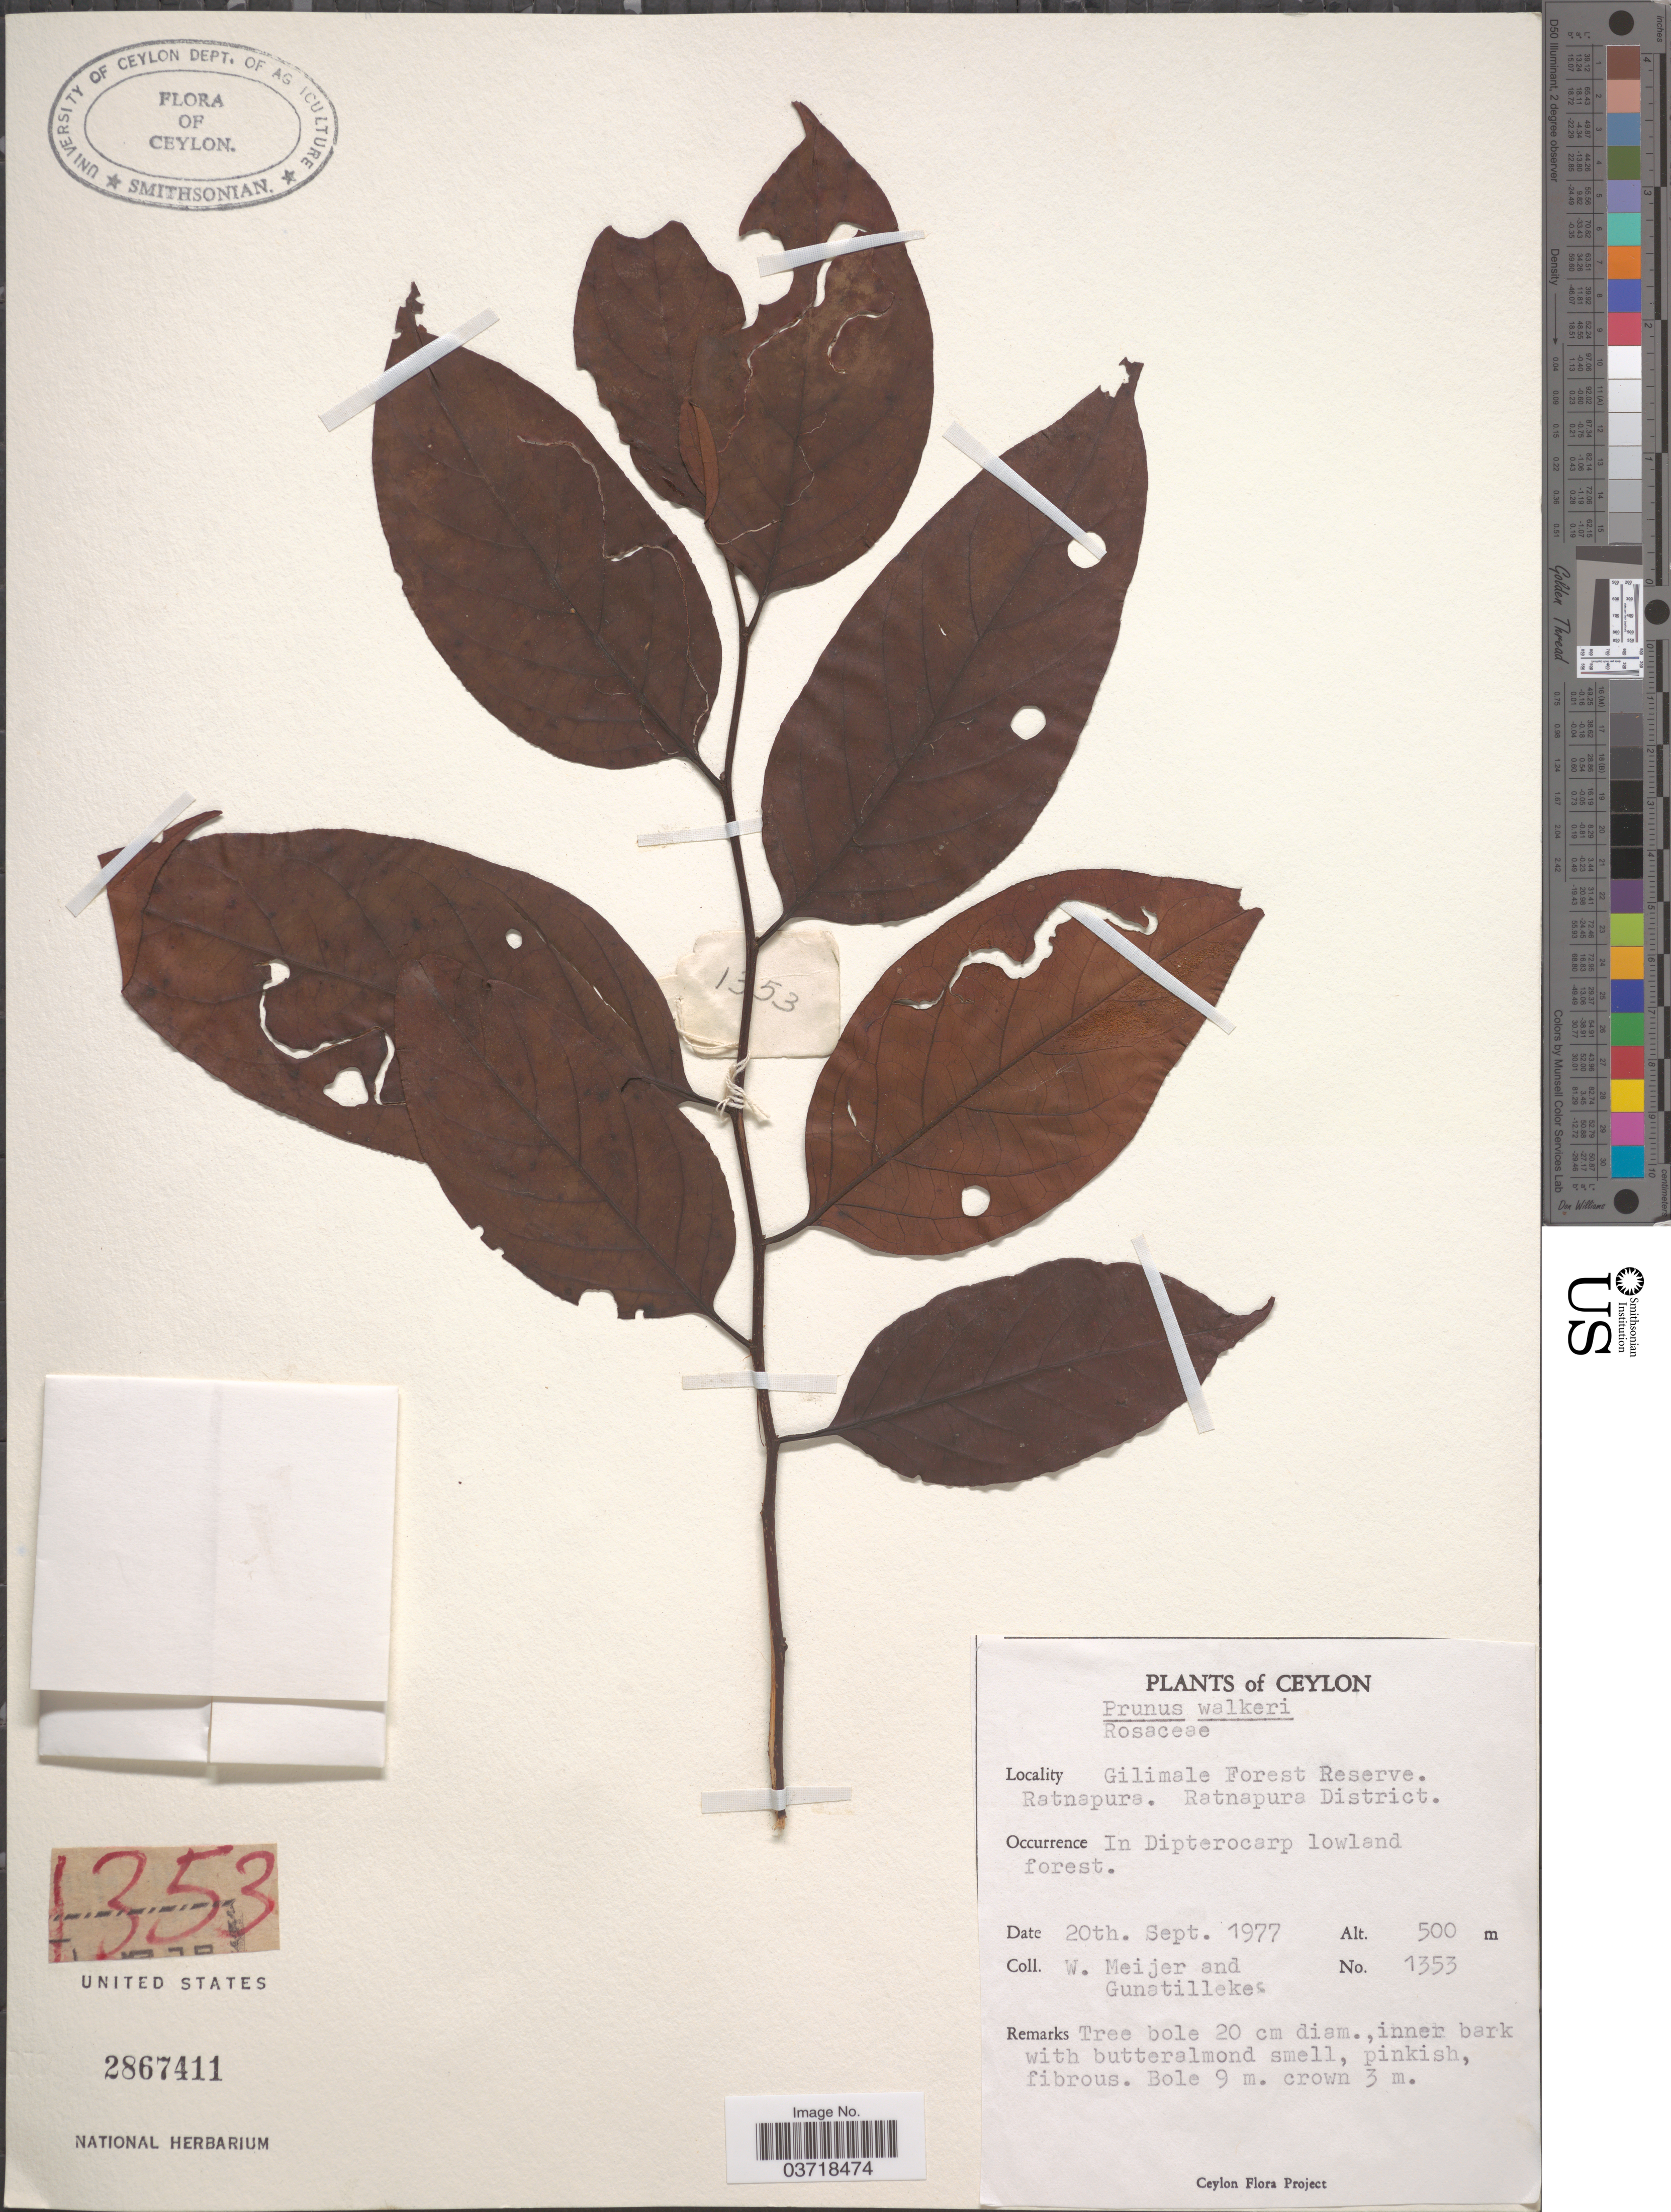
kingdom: Plantae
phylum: Tracheophyta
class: Magnoliopsida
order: Rosales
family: Rosaceae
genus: Prunus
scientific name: Prunus walkeri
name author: (Wight) Kalkman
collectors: W. Meijer & -- Gunatilleke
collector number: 1353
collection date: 1977-09-20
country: Sri Lanka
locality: Ceylon. Gilimale Forest Reserve. Ratnapura. Ratnapura District.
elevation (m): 500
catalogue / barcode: US 2867411